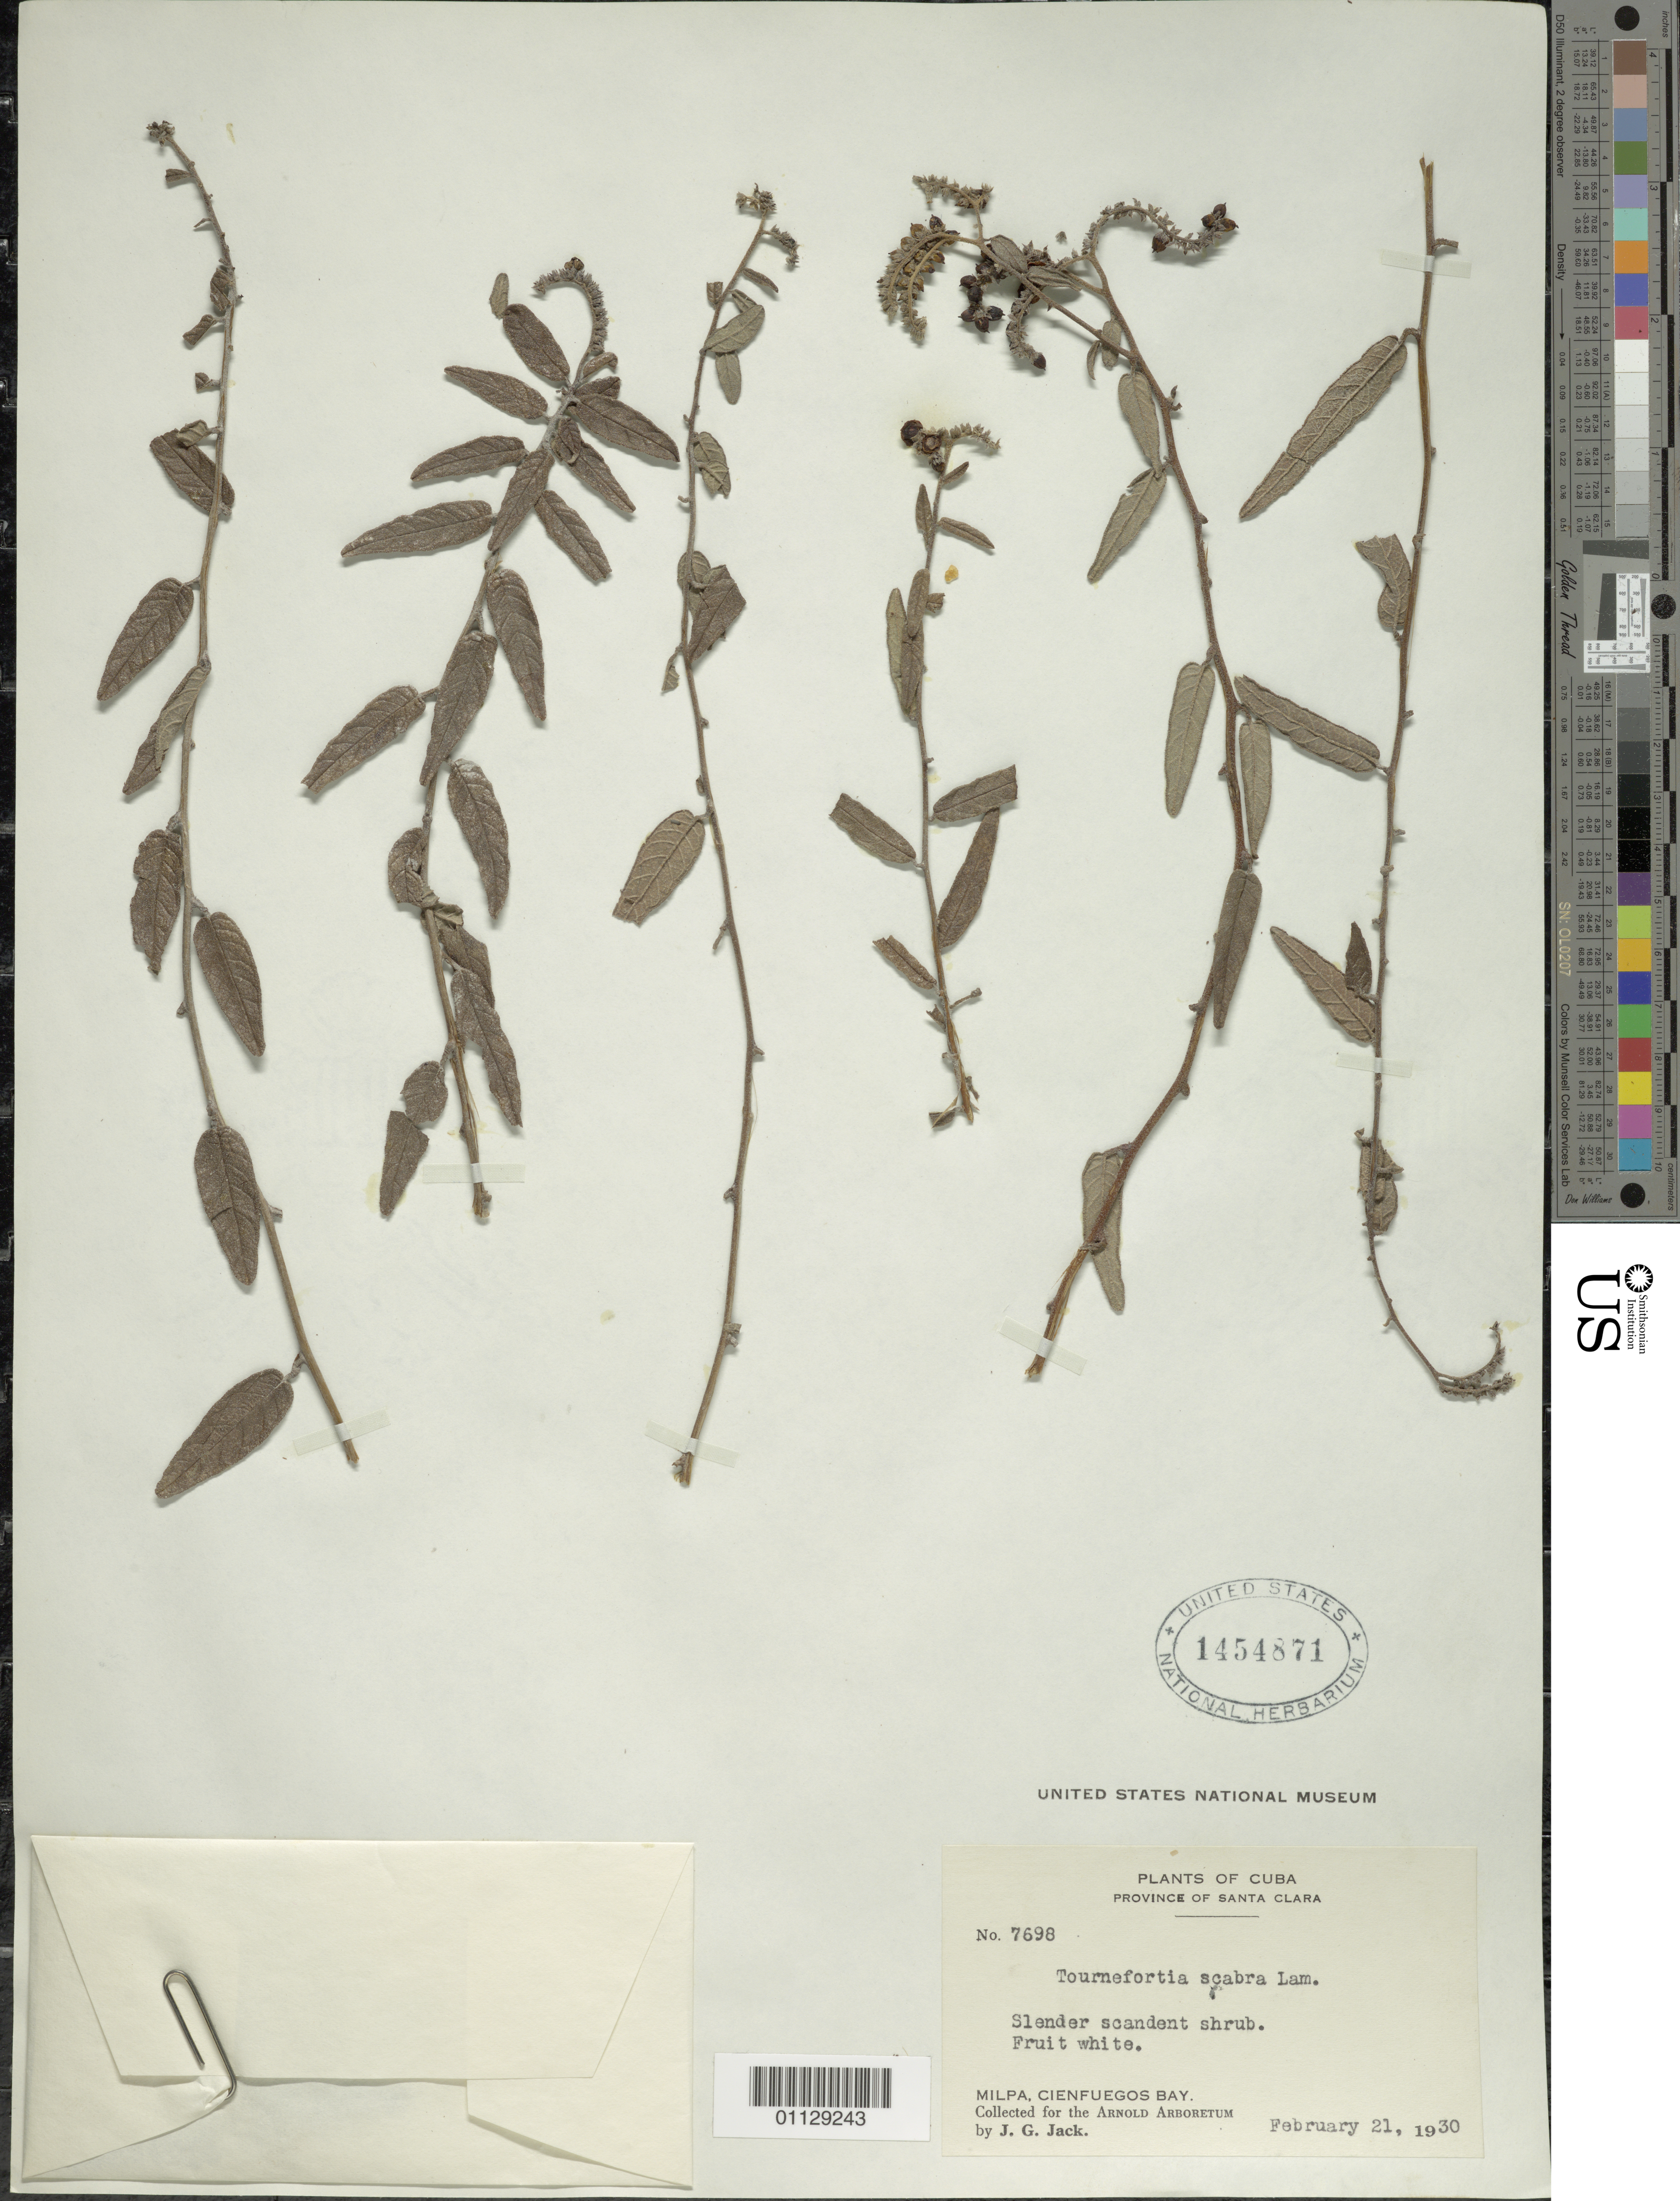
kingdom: Plantae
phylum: Tracheophyta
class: Magnoliopsida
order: Boraginales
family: Heliotropiaceae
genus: Tournefortia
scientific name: Tournefortia scabra var. scabra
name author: Lam.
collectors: J. G. Jack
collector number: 7698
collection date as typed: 21 Feb 1930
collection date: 1930-02-21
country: Cuba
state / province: Villa Clara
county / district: Santa Clara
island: Cuba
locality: Milpa, Cienfuegos Bay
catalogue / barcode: US 1454871